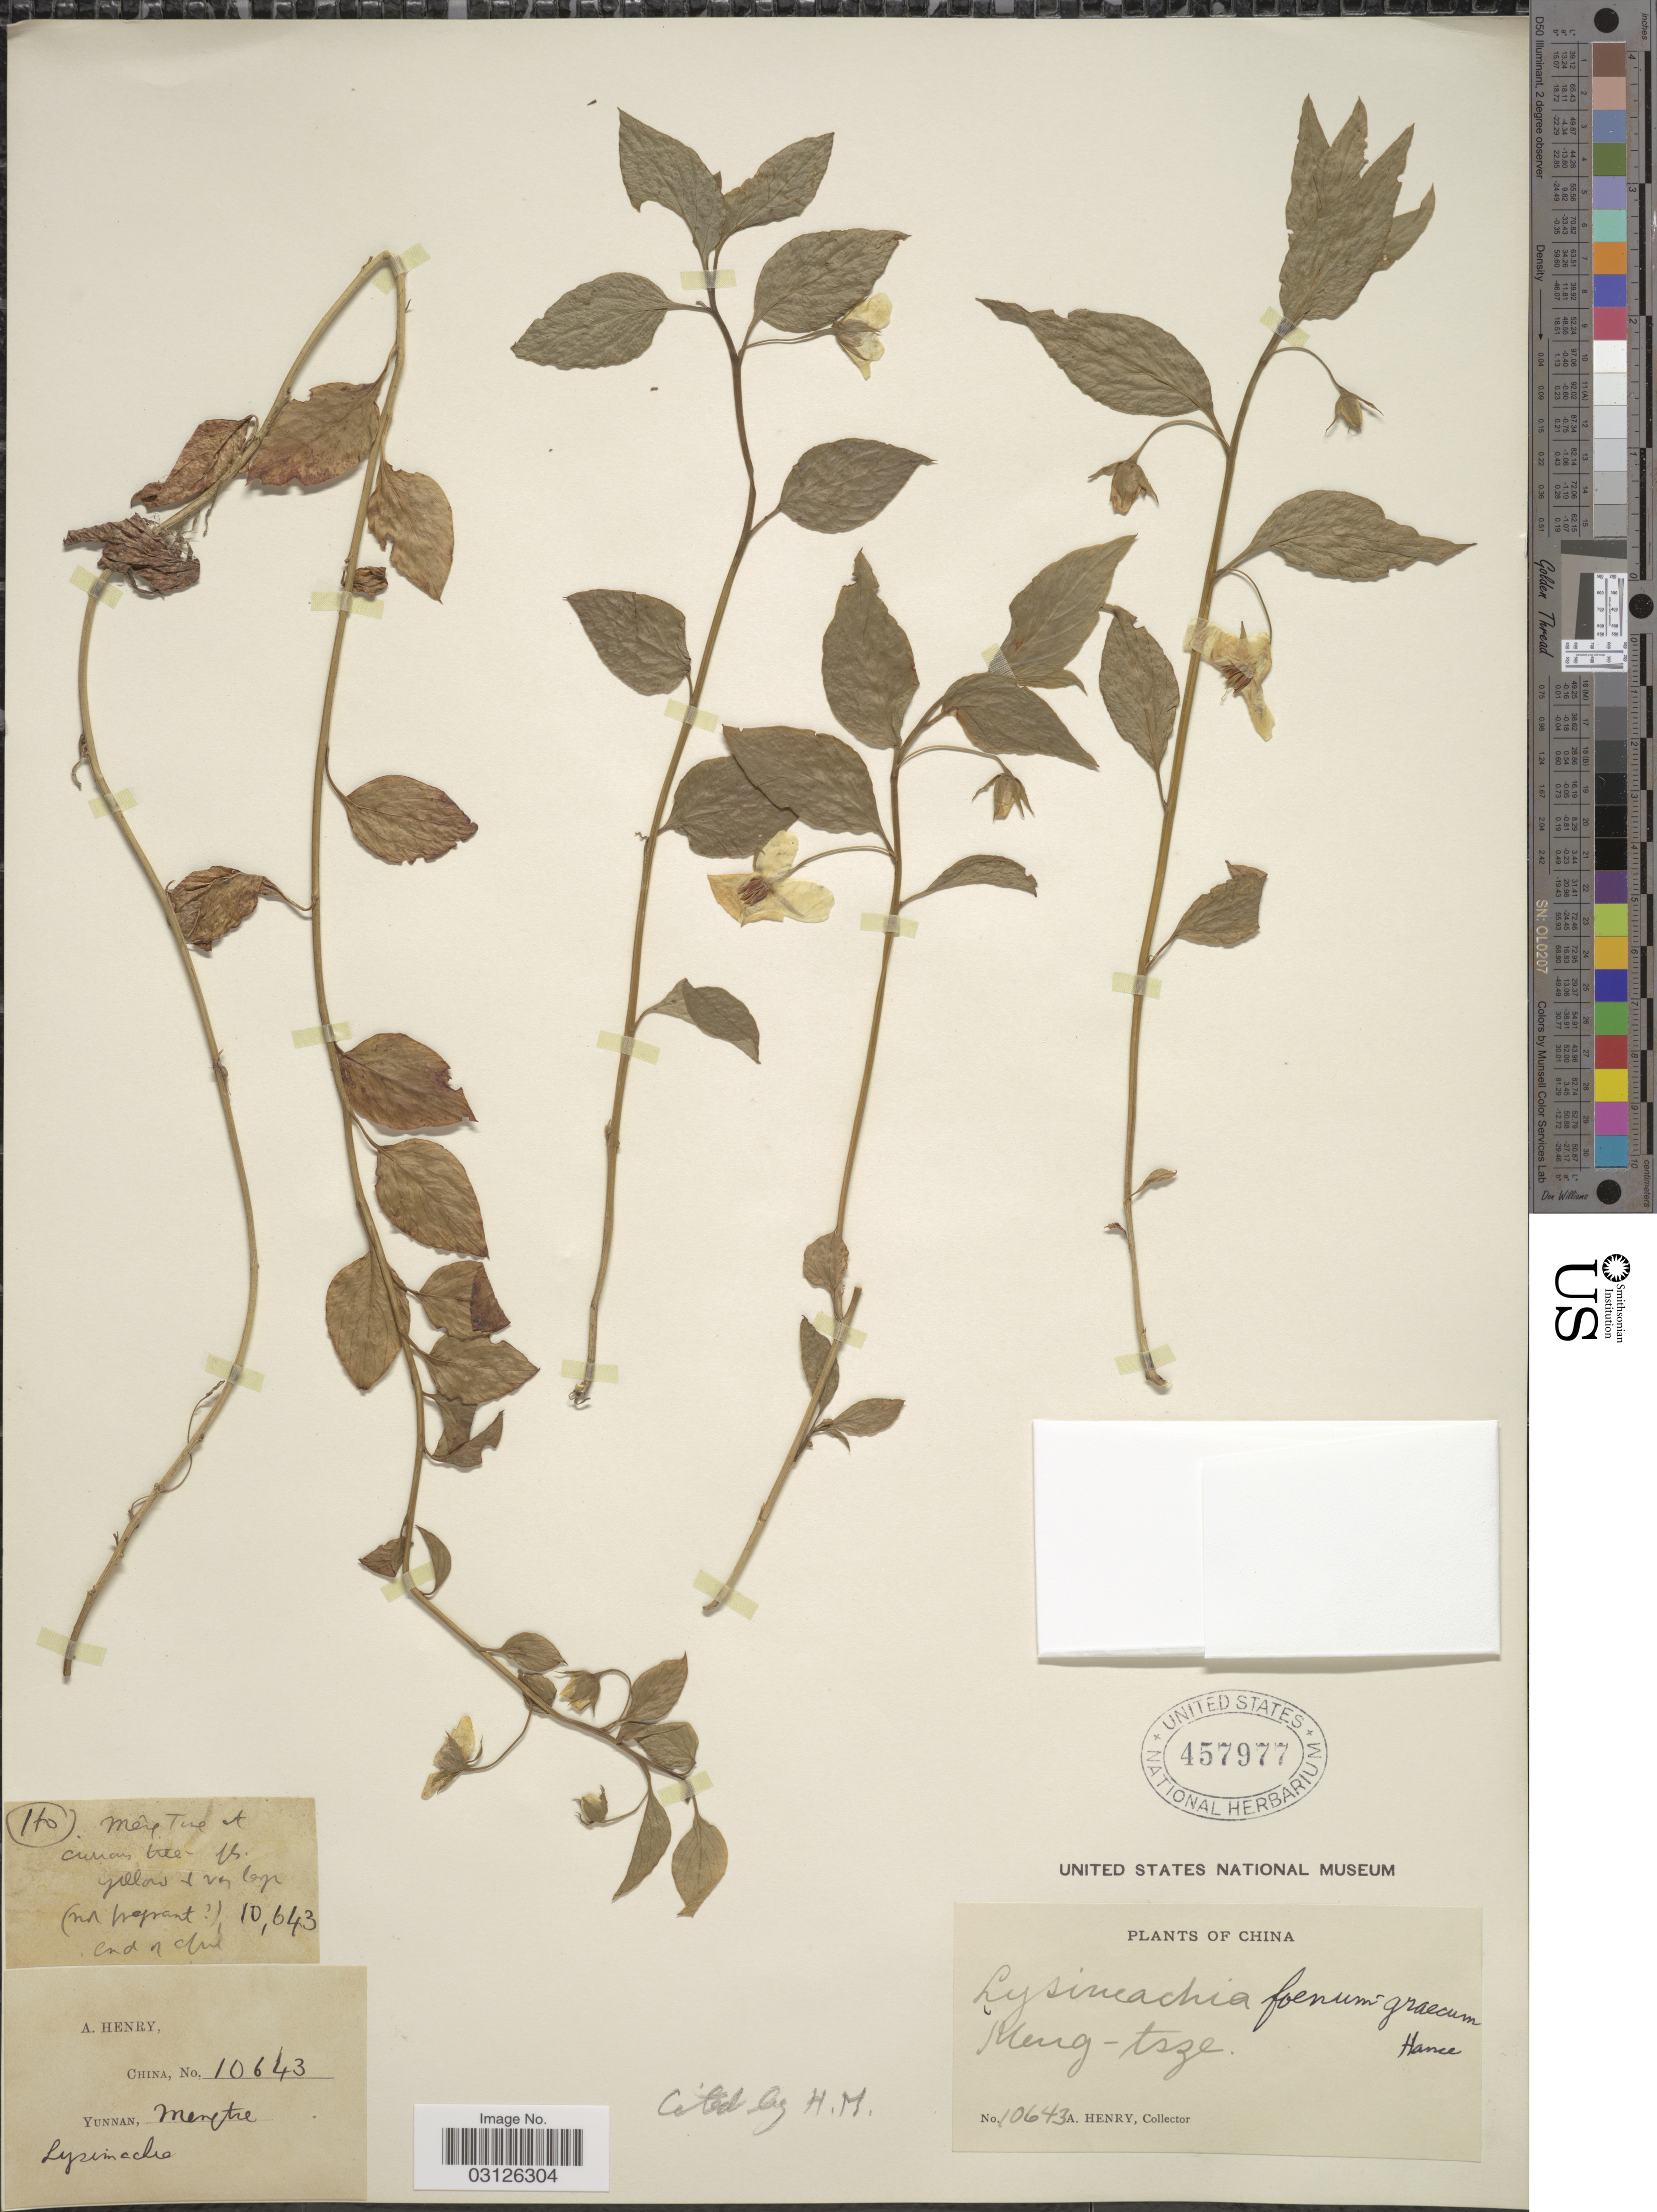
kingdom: Plantae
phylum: Tracheophyta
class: Magnoliopsida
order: Ericales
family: Primulaceae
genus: Lysimachia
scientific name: Lysimachia foenum-graecum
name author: Hance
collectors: A. Henry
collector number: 10643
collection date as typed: End of Avril*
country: China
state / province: Yunnan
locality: Meng-tsze.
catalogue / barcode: US 457977